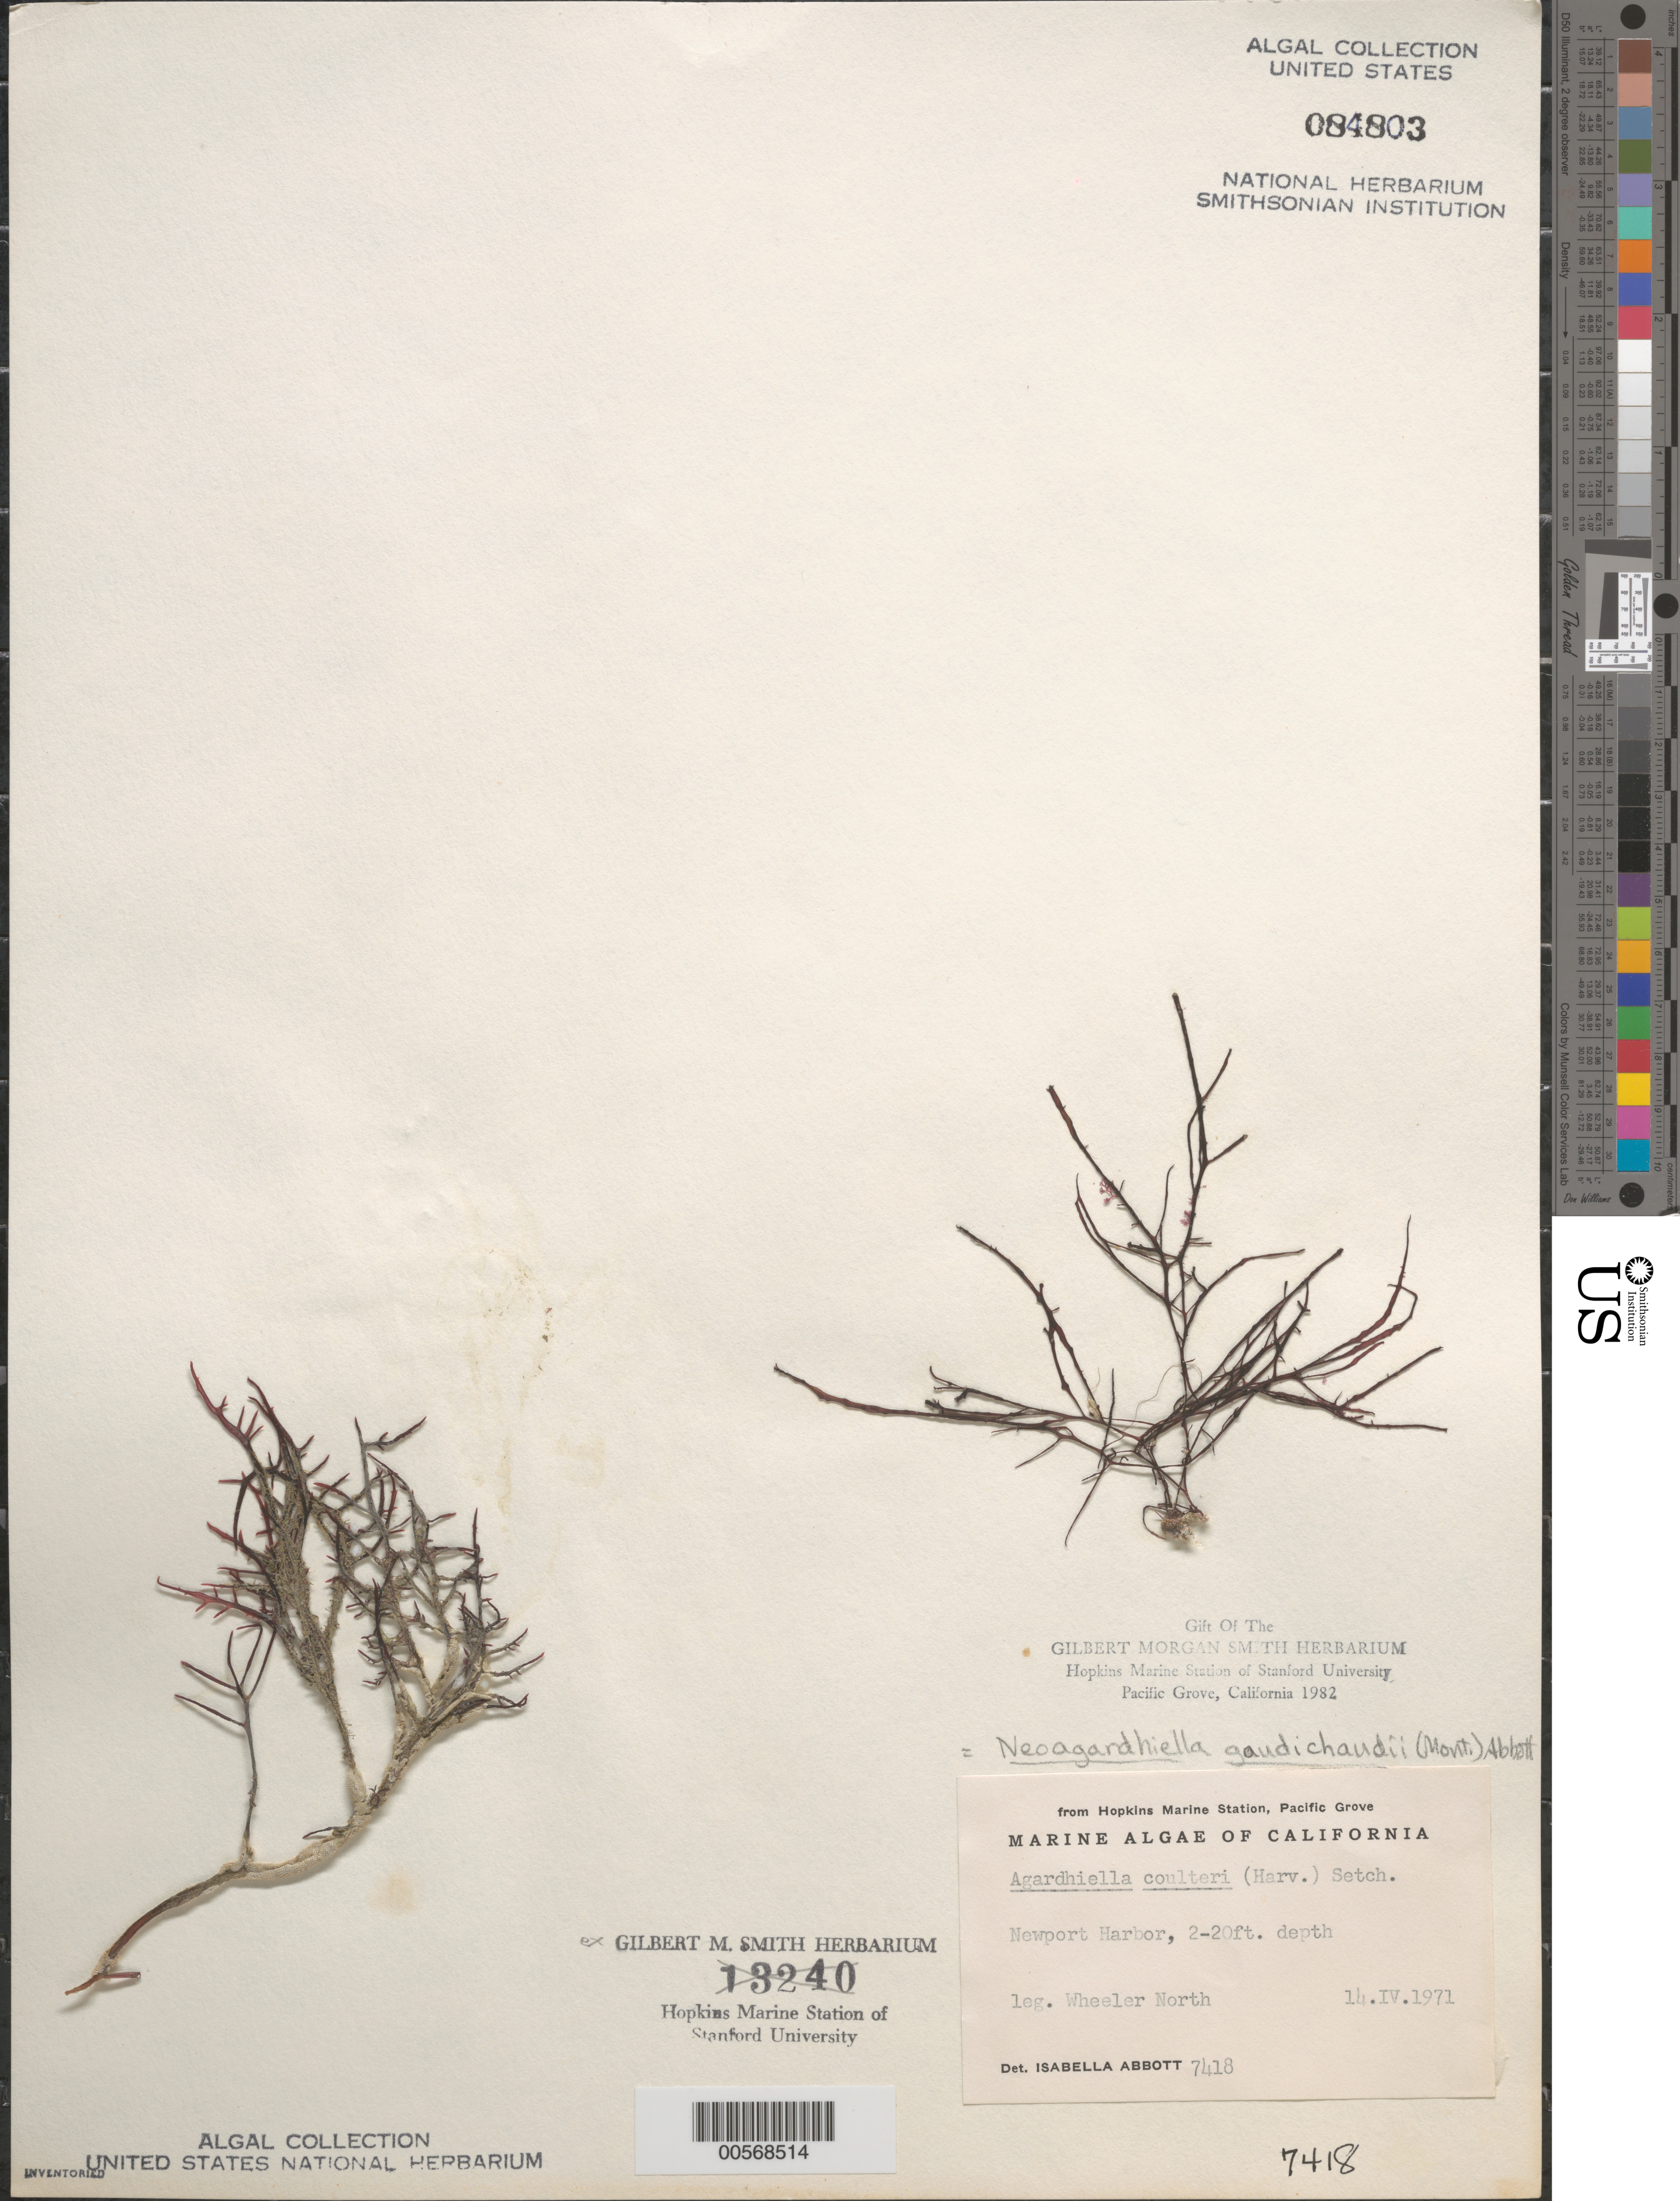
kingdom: Plantae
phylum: Rhodophyta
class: Florideophyceae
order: Gigartinales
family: Solieriaceae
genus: Sarcodiotheca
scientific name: Sarcodiotheca gaudichaudii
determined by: Algae name updating Project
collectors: W. North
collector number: IAA 7418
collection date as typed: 14 Apr 1971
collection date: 1971-04-14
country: United States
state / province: California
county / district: Orange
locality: Newport Harbor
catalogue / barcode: US 84803